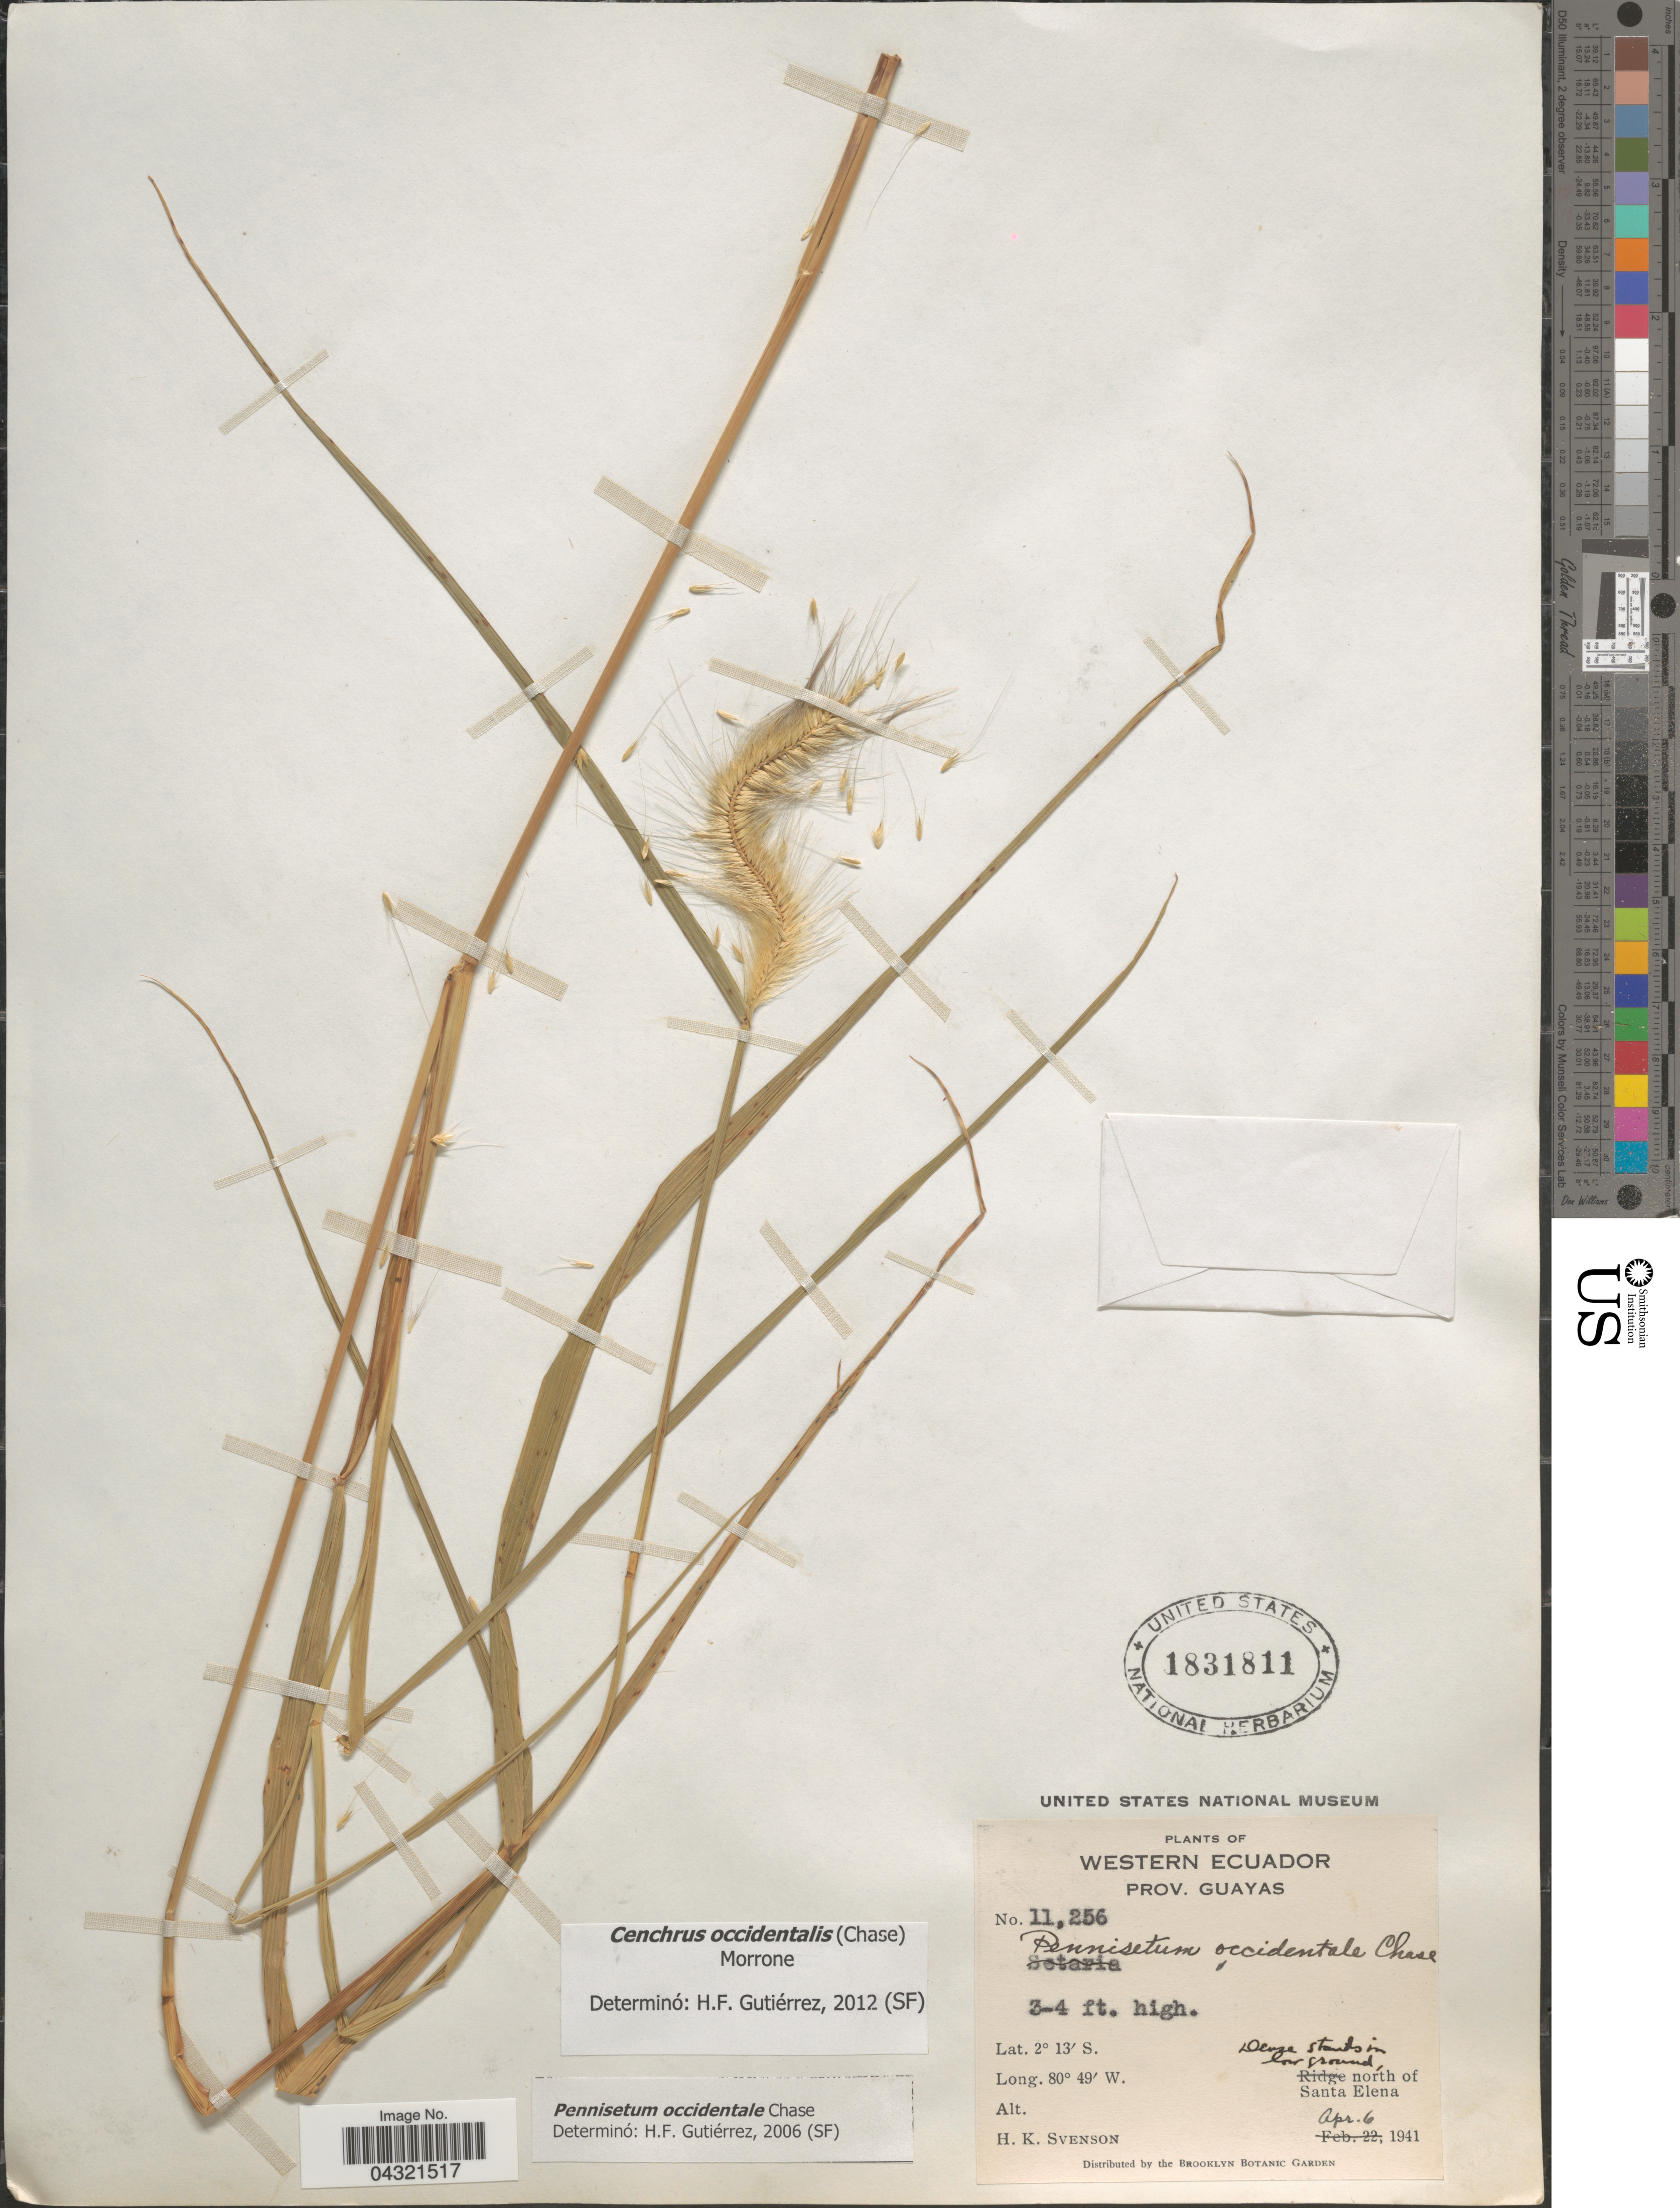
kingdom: Plantae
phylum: Tracheophyta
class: Liliopsida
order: Poales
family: Poaceae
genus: Cenchrus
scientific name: Cenchrus occidentalis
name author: (Chase) Morrone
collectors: H. K. Svenson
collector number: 11,256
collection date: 1941-04-06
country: Ecuador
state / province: Guayas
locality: Western Ecuador. North of Santa Elena.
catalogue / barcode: US 1831811